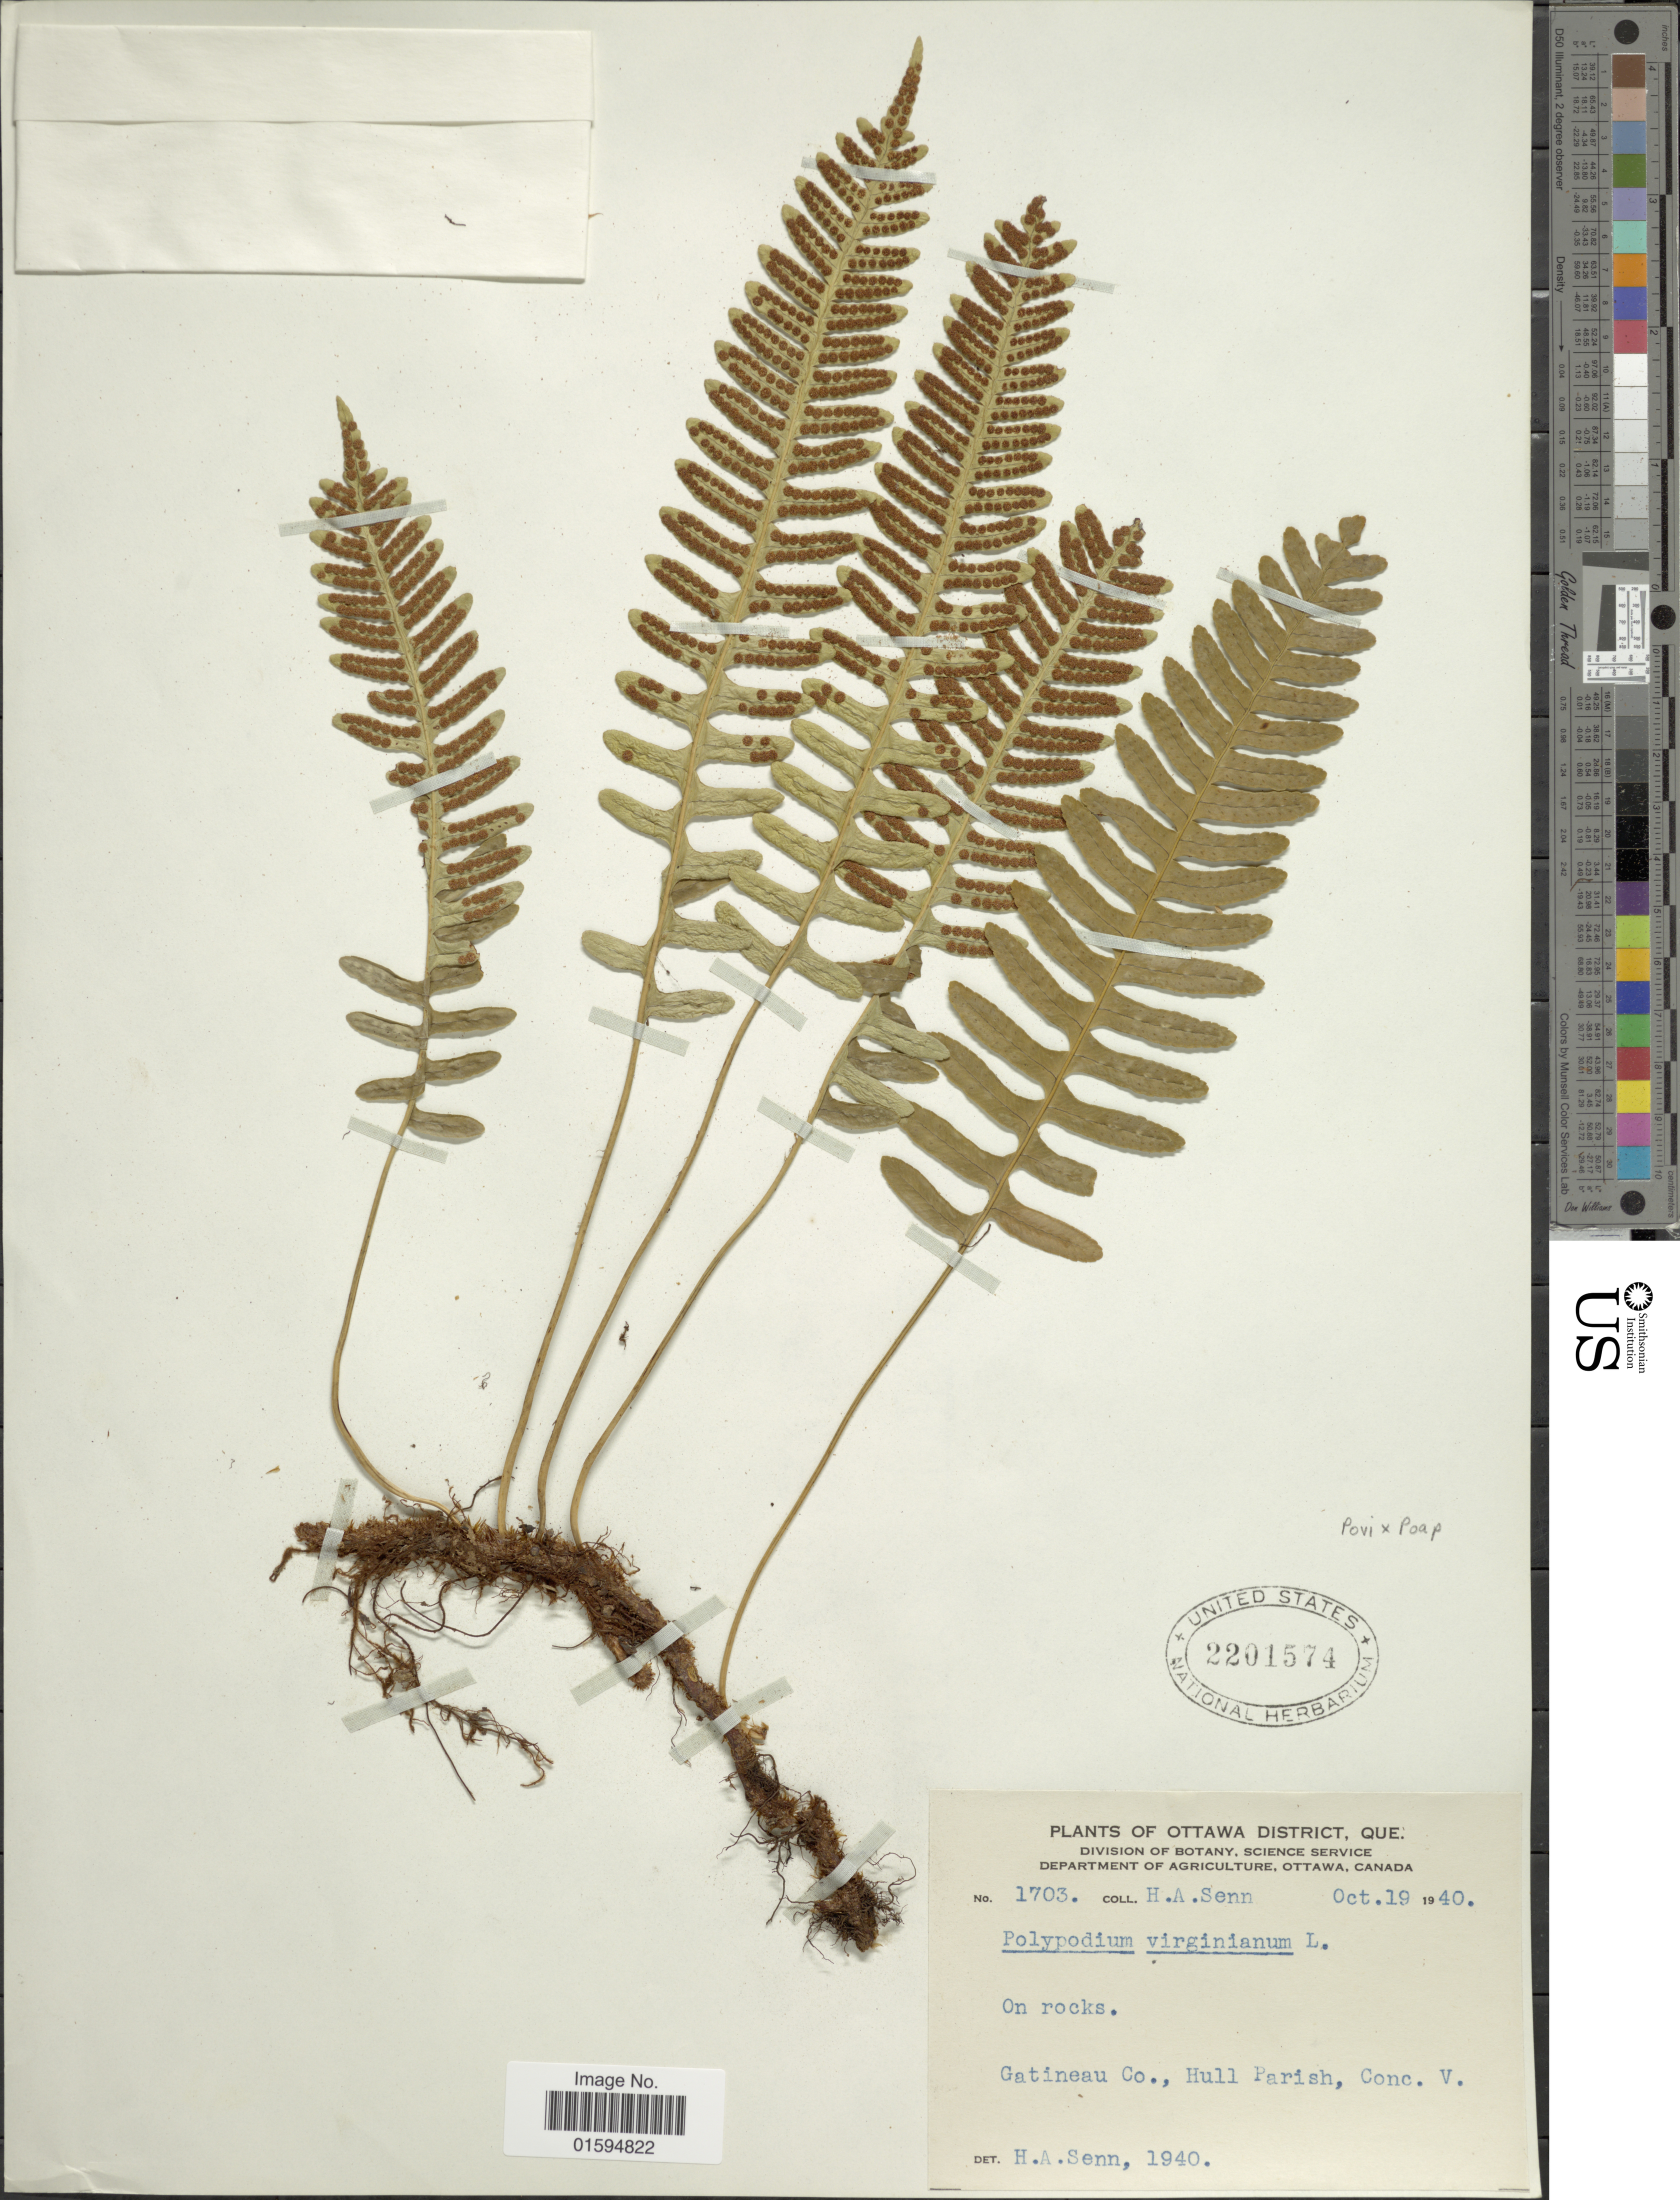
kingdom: Plantae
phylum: Tracheophyta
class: Polypodiopsida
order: Polypodiales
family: Polypodiaceae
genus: Polypodium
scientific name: Polypodium virginianum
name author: L.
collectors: H. Senn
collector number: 1703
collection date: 1940-10-19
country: Canada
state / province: Quebec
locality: Ottawa District, Gatineau Co., Hull Parish, Conc. V.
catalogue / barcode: US 2201574